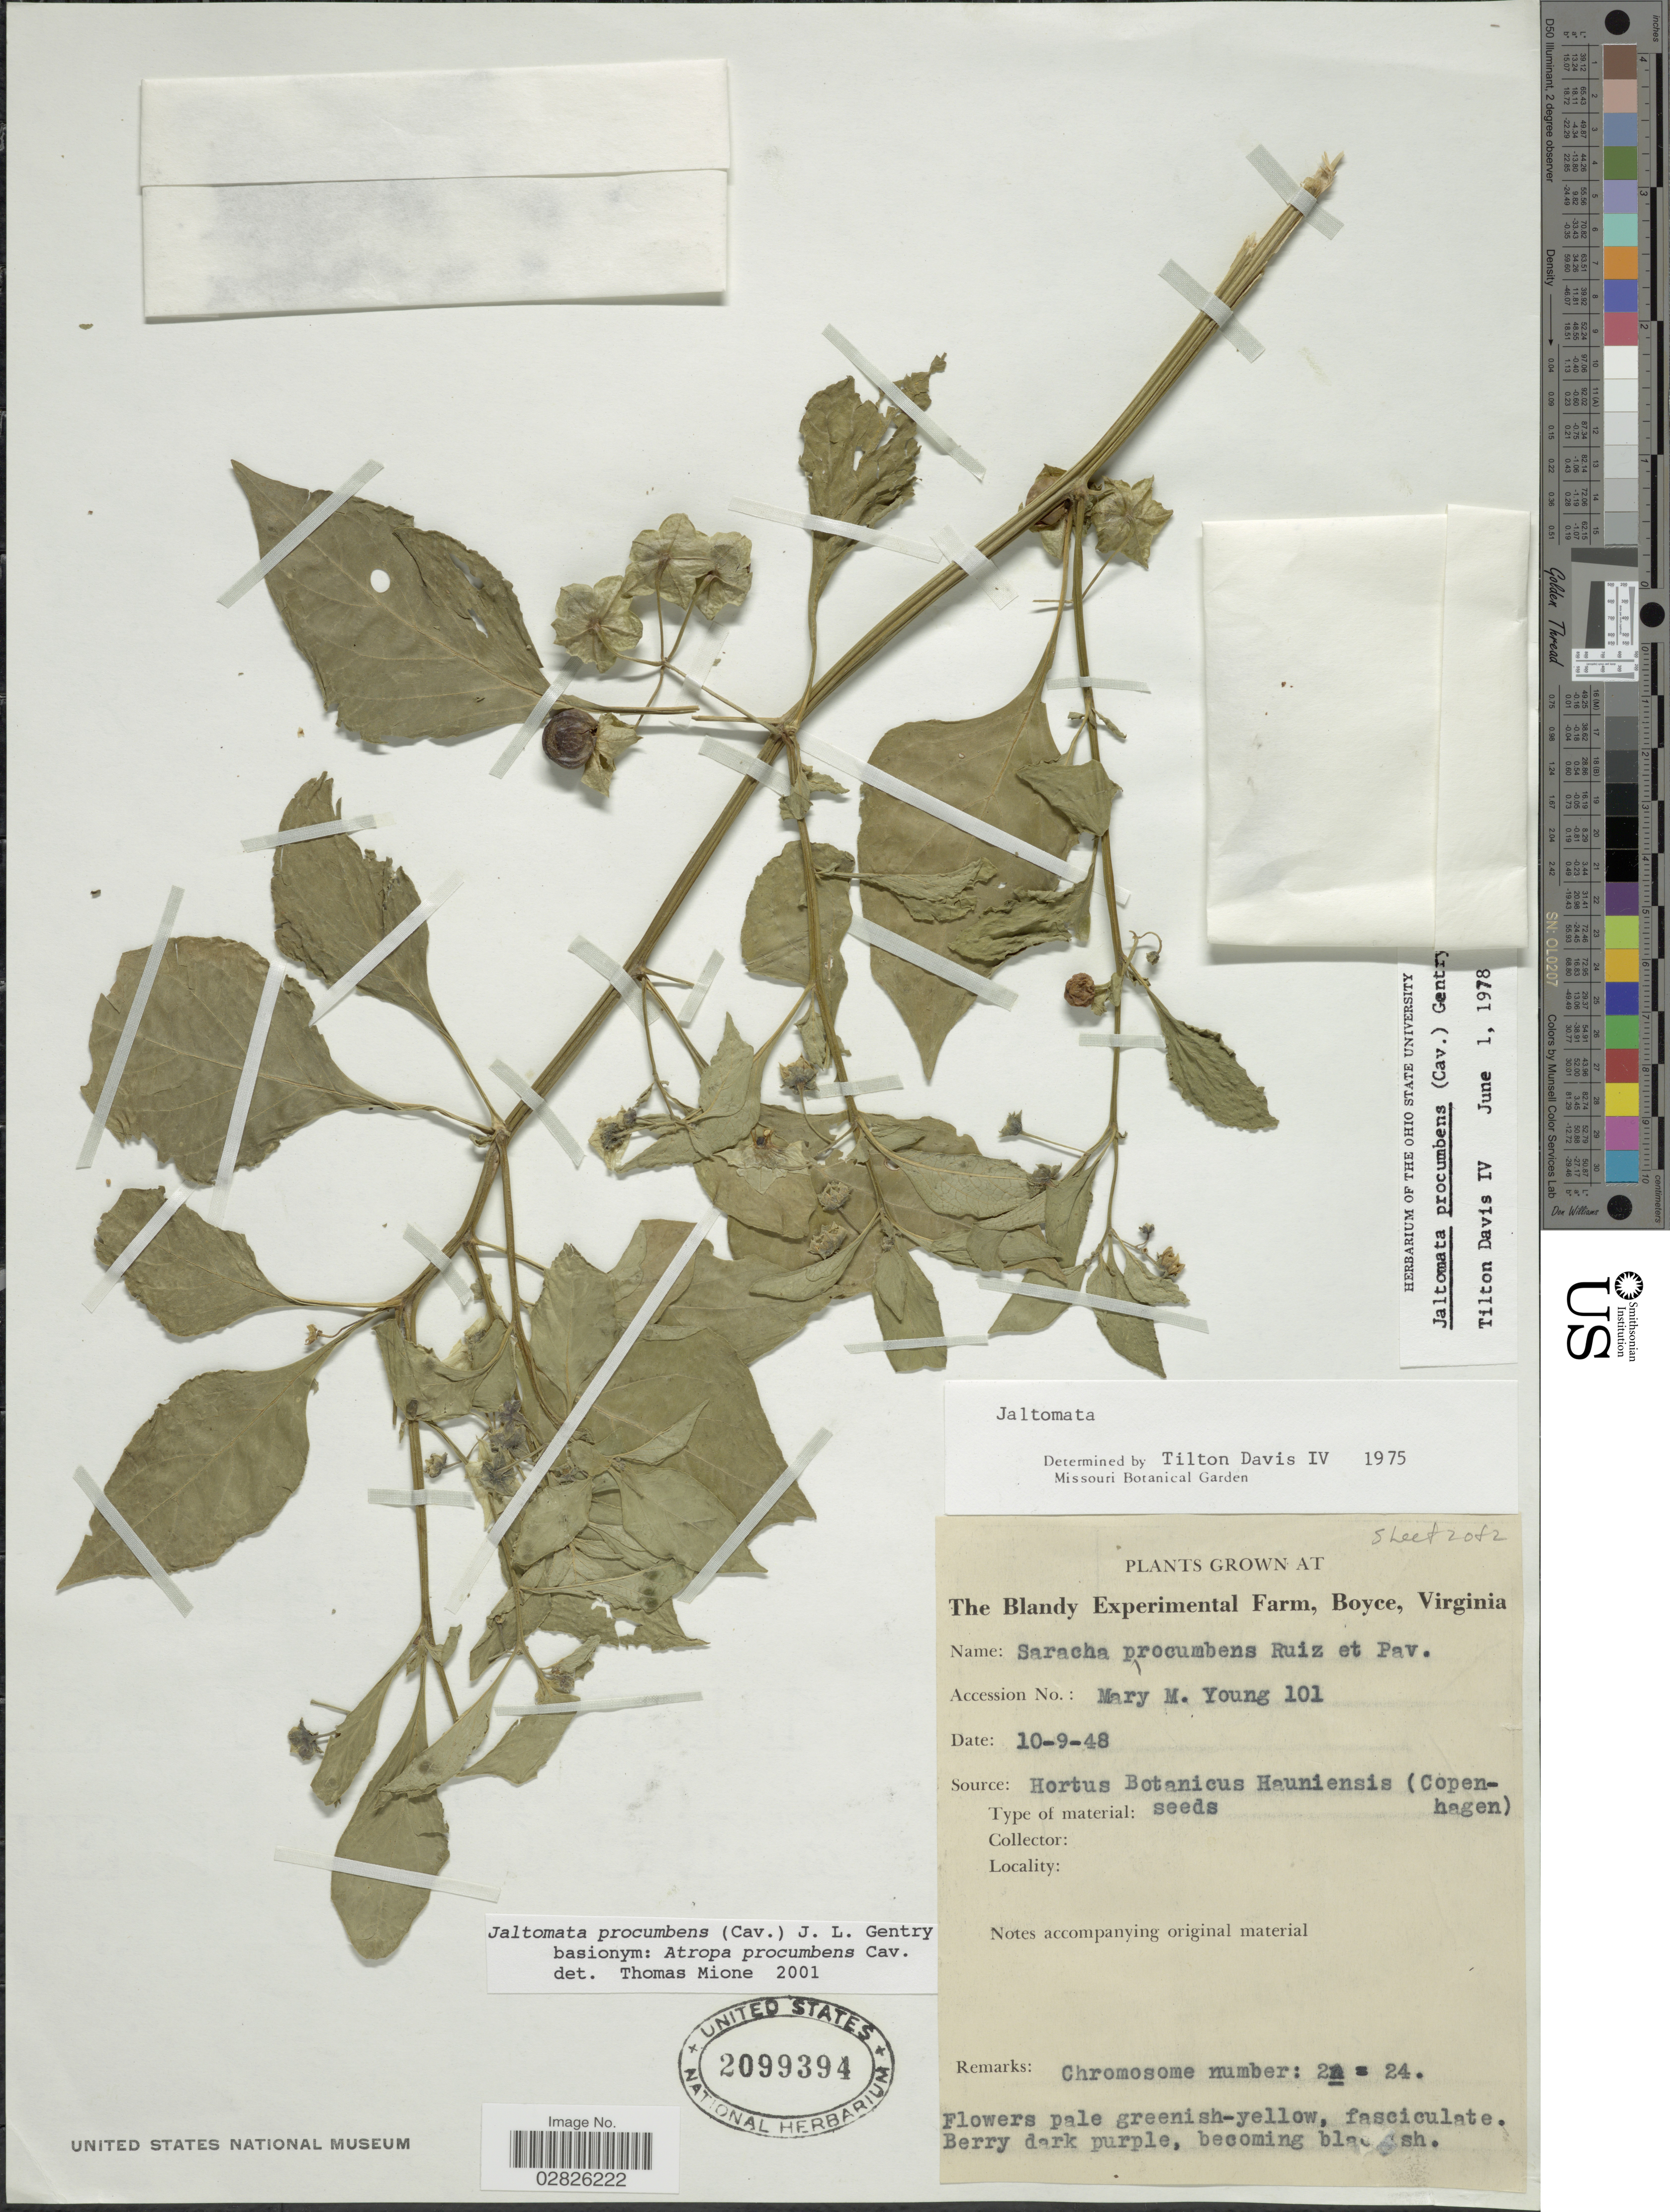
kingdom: Plantae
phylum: Tracheophyta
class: Magnoliopsida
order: Solanales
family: Solanaceae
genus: Jaltomata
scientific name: Jaltomata procumbens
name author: (Cav.) J.L. Gentry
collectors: M. Young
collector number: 101?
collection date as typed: Transcribed d/m/y: 10/9/48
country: United States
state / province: Virginia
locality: The Blandy Experimental Farm, Boyce.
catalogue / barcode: US 2099394